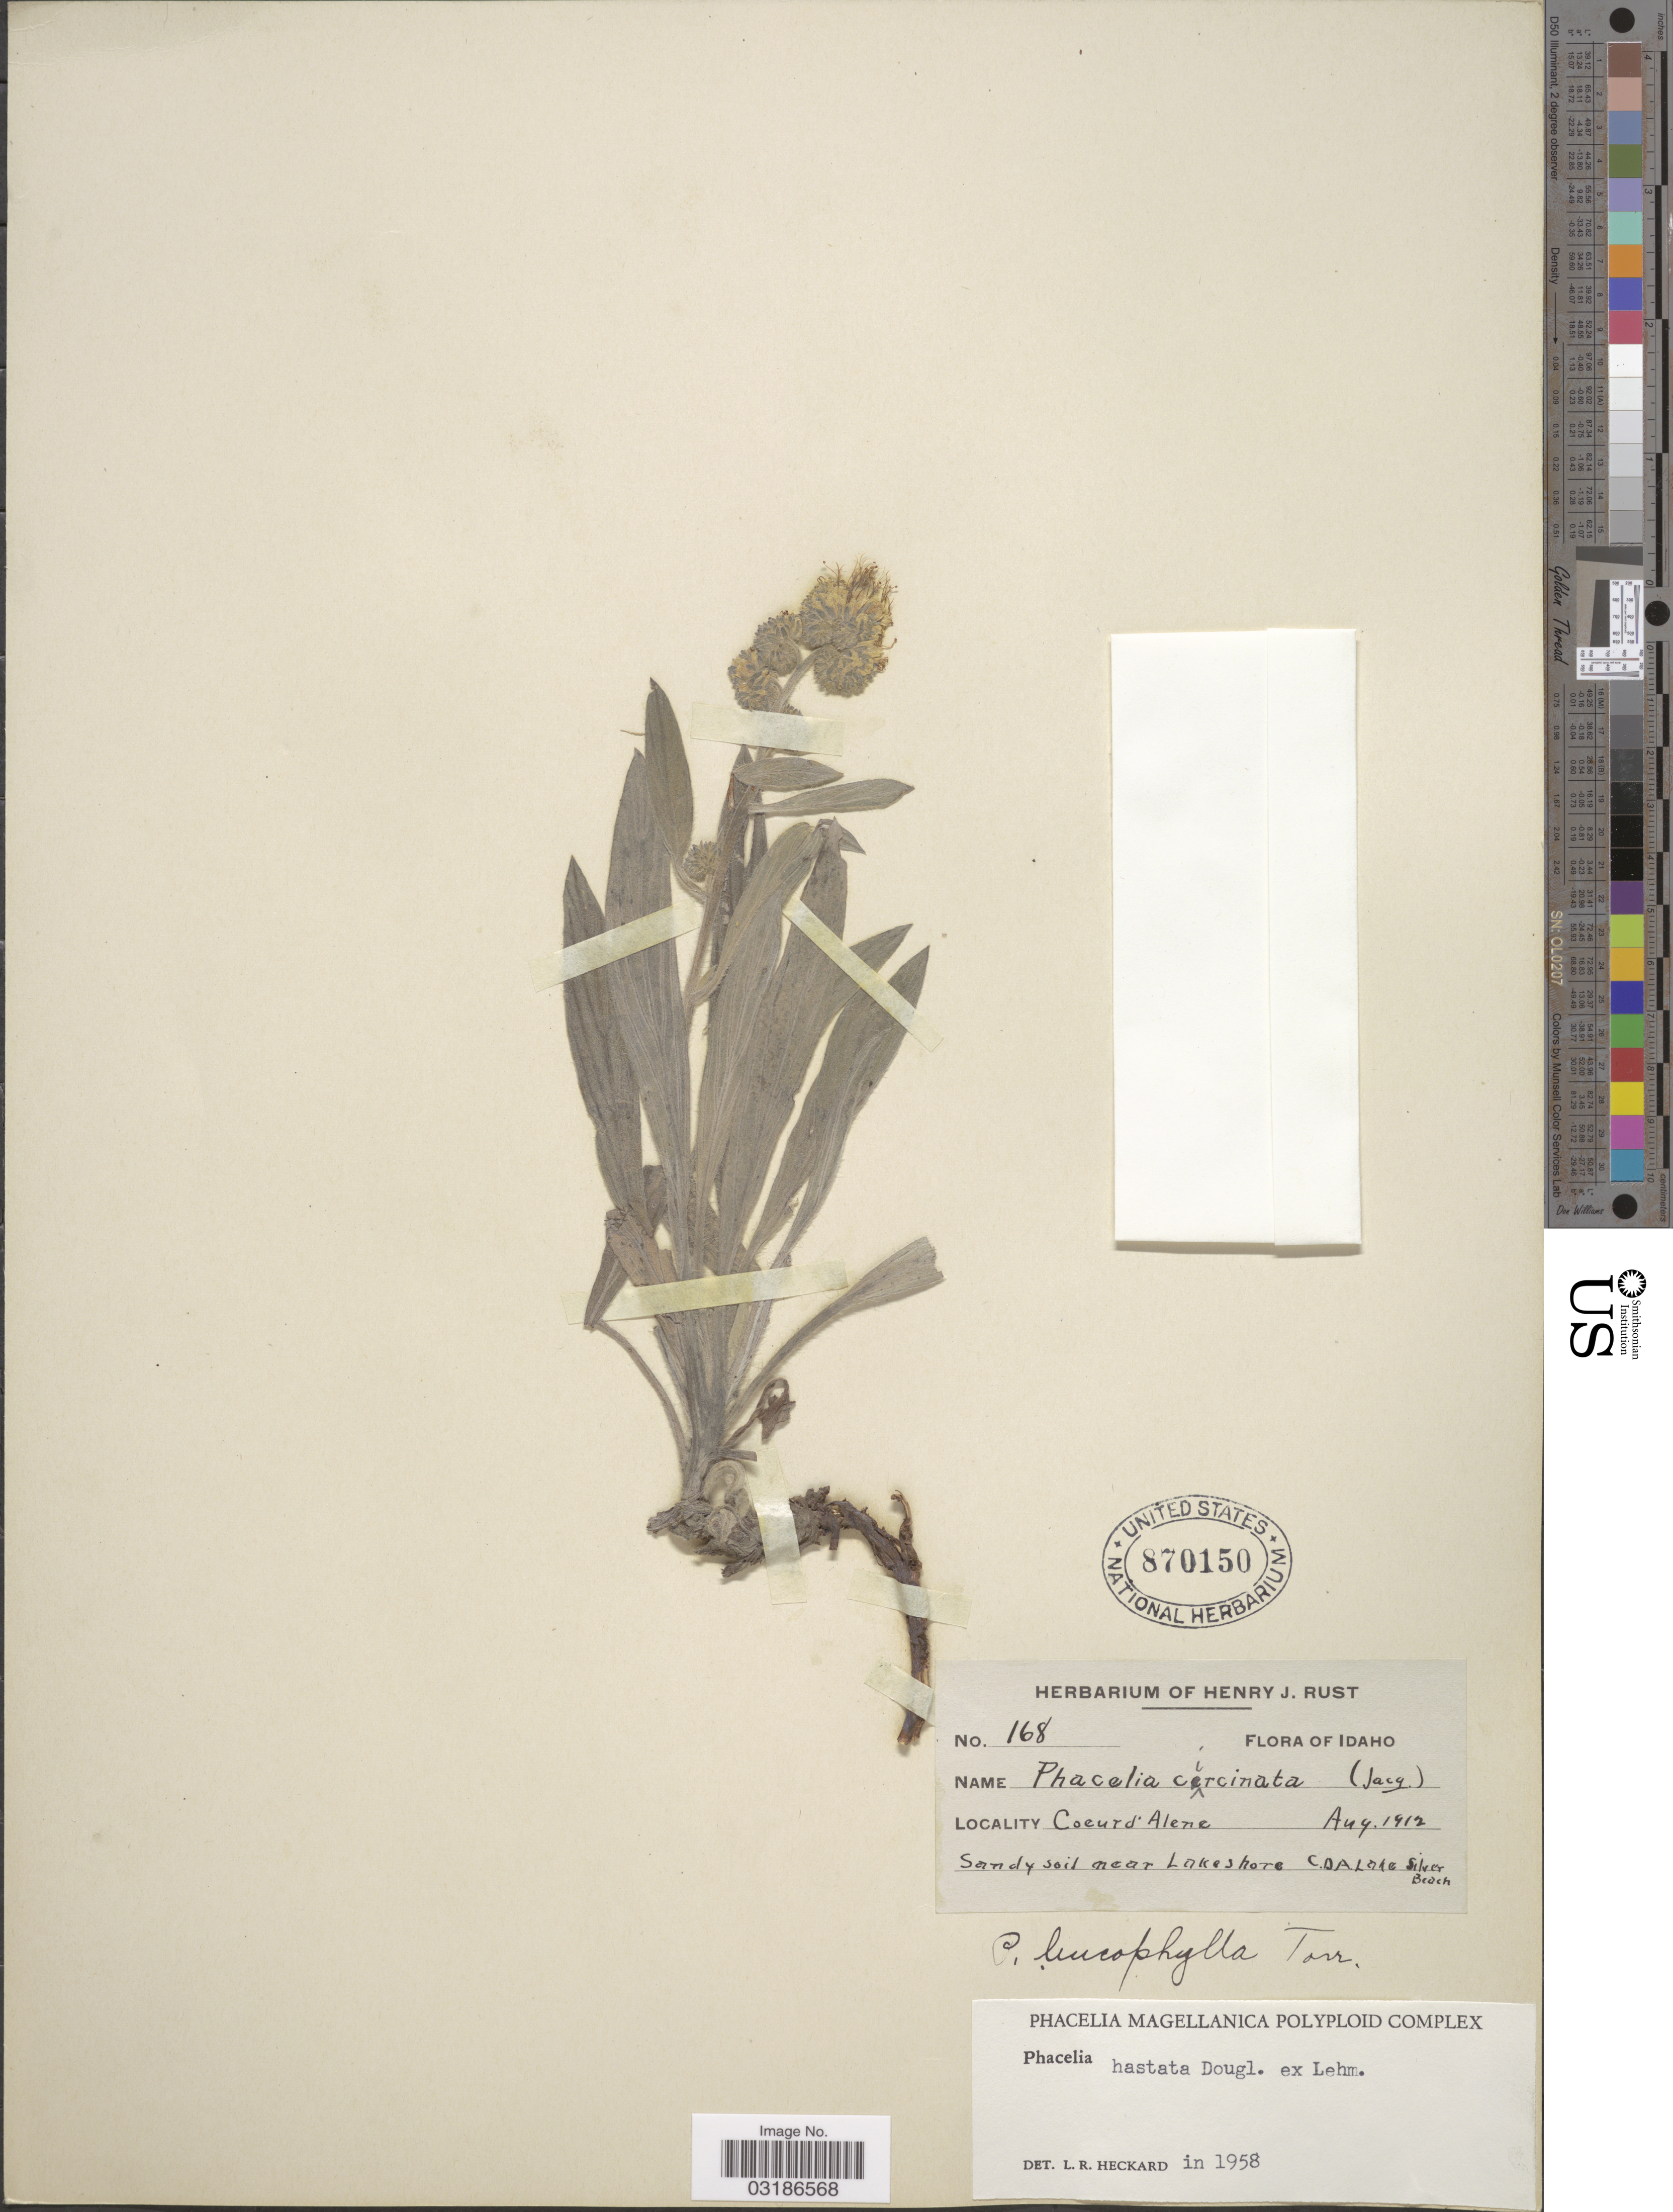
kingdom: Plantae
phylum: Tracheophyta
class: Magnoliopsida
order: Boraginales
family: Hydrophyllaceae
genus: Phacelia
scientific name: Phacelia hastata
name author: Douglas ex Lehm.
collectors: ex herb. Henry J. Rust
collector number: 168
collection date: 1912-08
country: United States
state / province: Idaho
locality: Coeur d'Alene, Sandy soil near Lakeshore, C.DA. Lake Silver Beach.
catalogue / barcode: US 870150